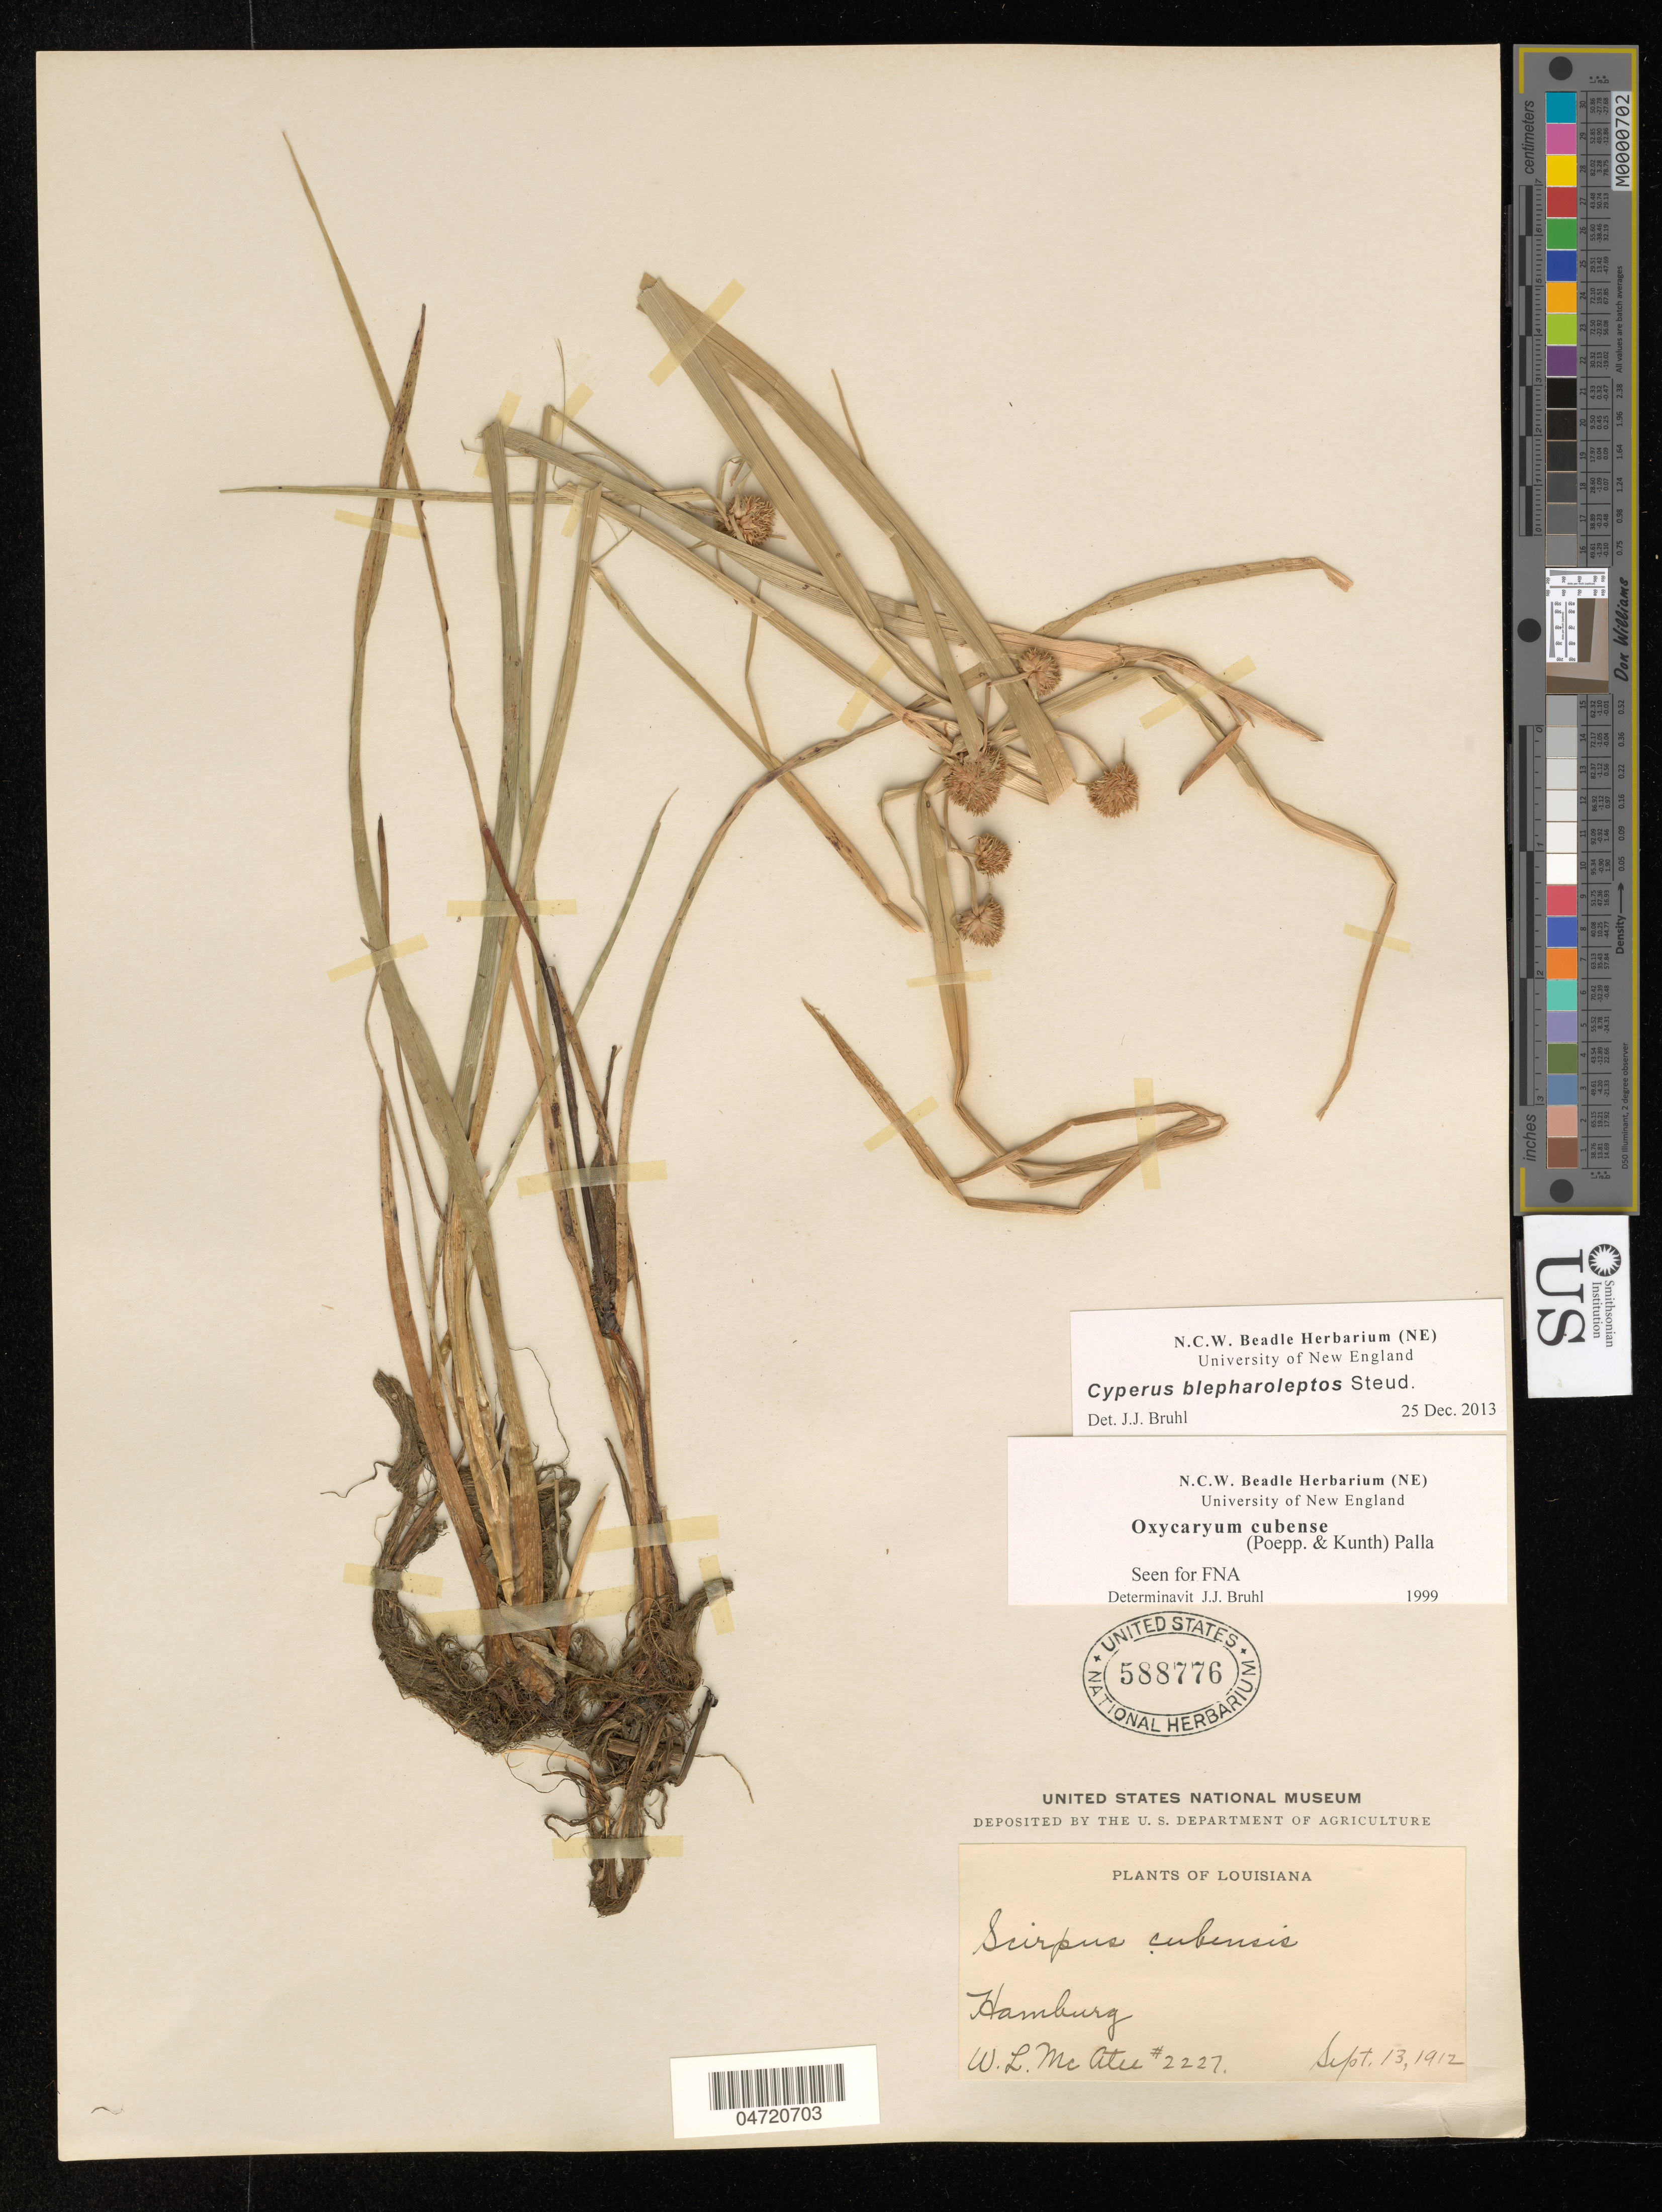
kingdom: Plantae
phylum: Tracheophyta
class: Liliopsida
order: Poales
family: Cyperaceae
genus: Cyperus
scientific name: Cyperus blepharoleptos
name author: Steud.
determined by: Bruhl, J. J., (NE), University of New England (AUSTRALIA)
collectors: W. McAtee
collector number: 2227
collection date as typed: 13 Sep 1912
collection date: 1912-09-13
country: United States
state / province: Louisiana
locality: Hamburg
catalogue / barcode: US 588776